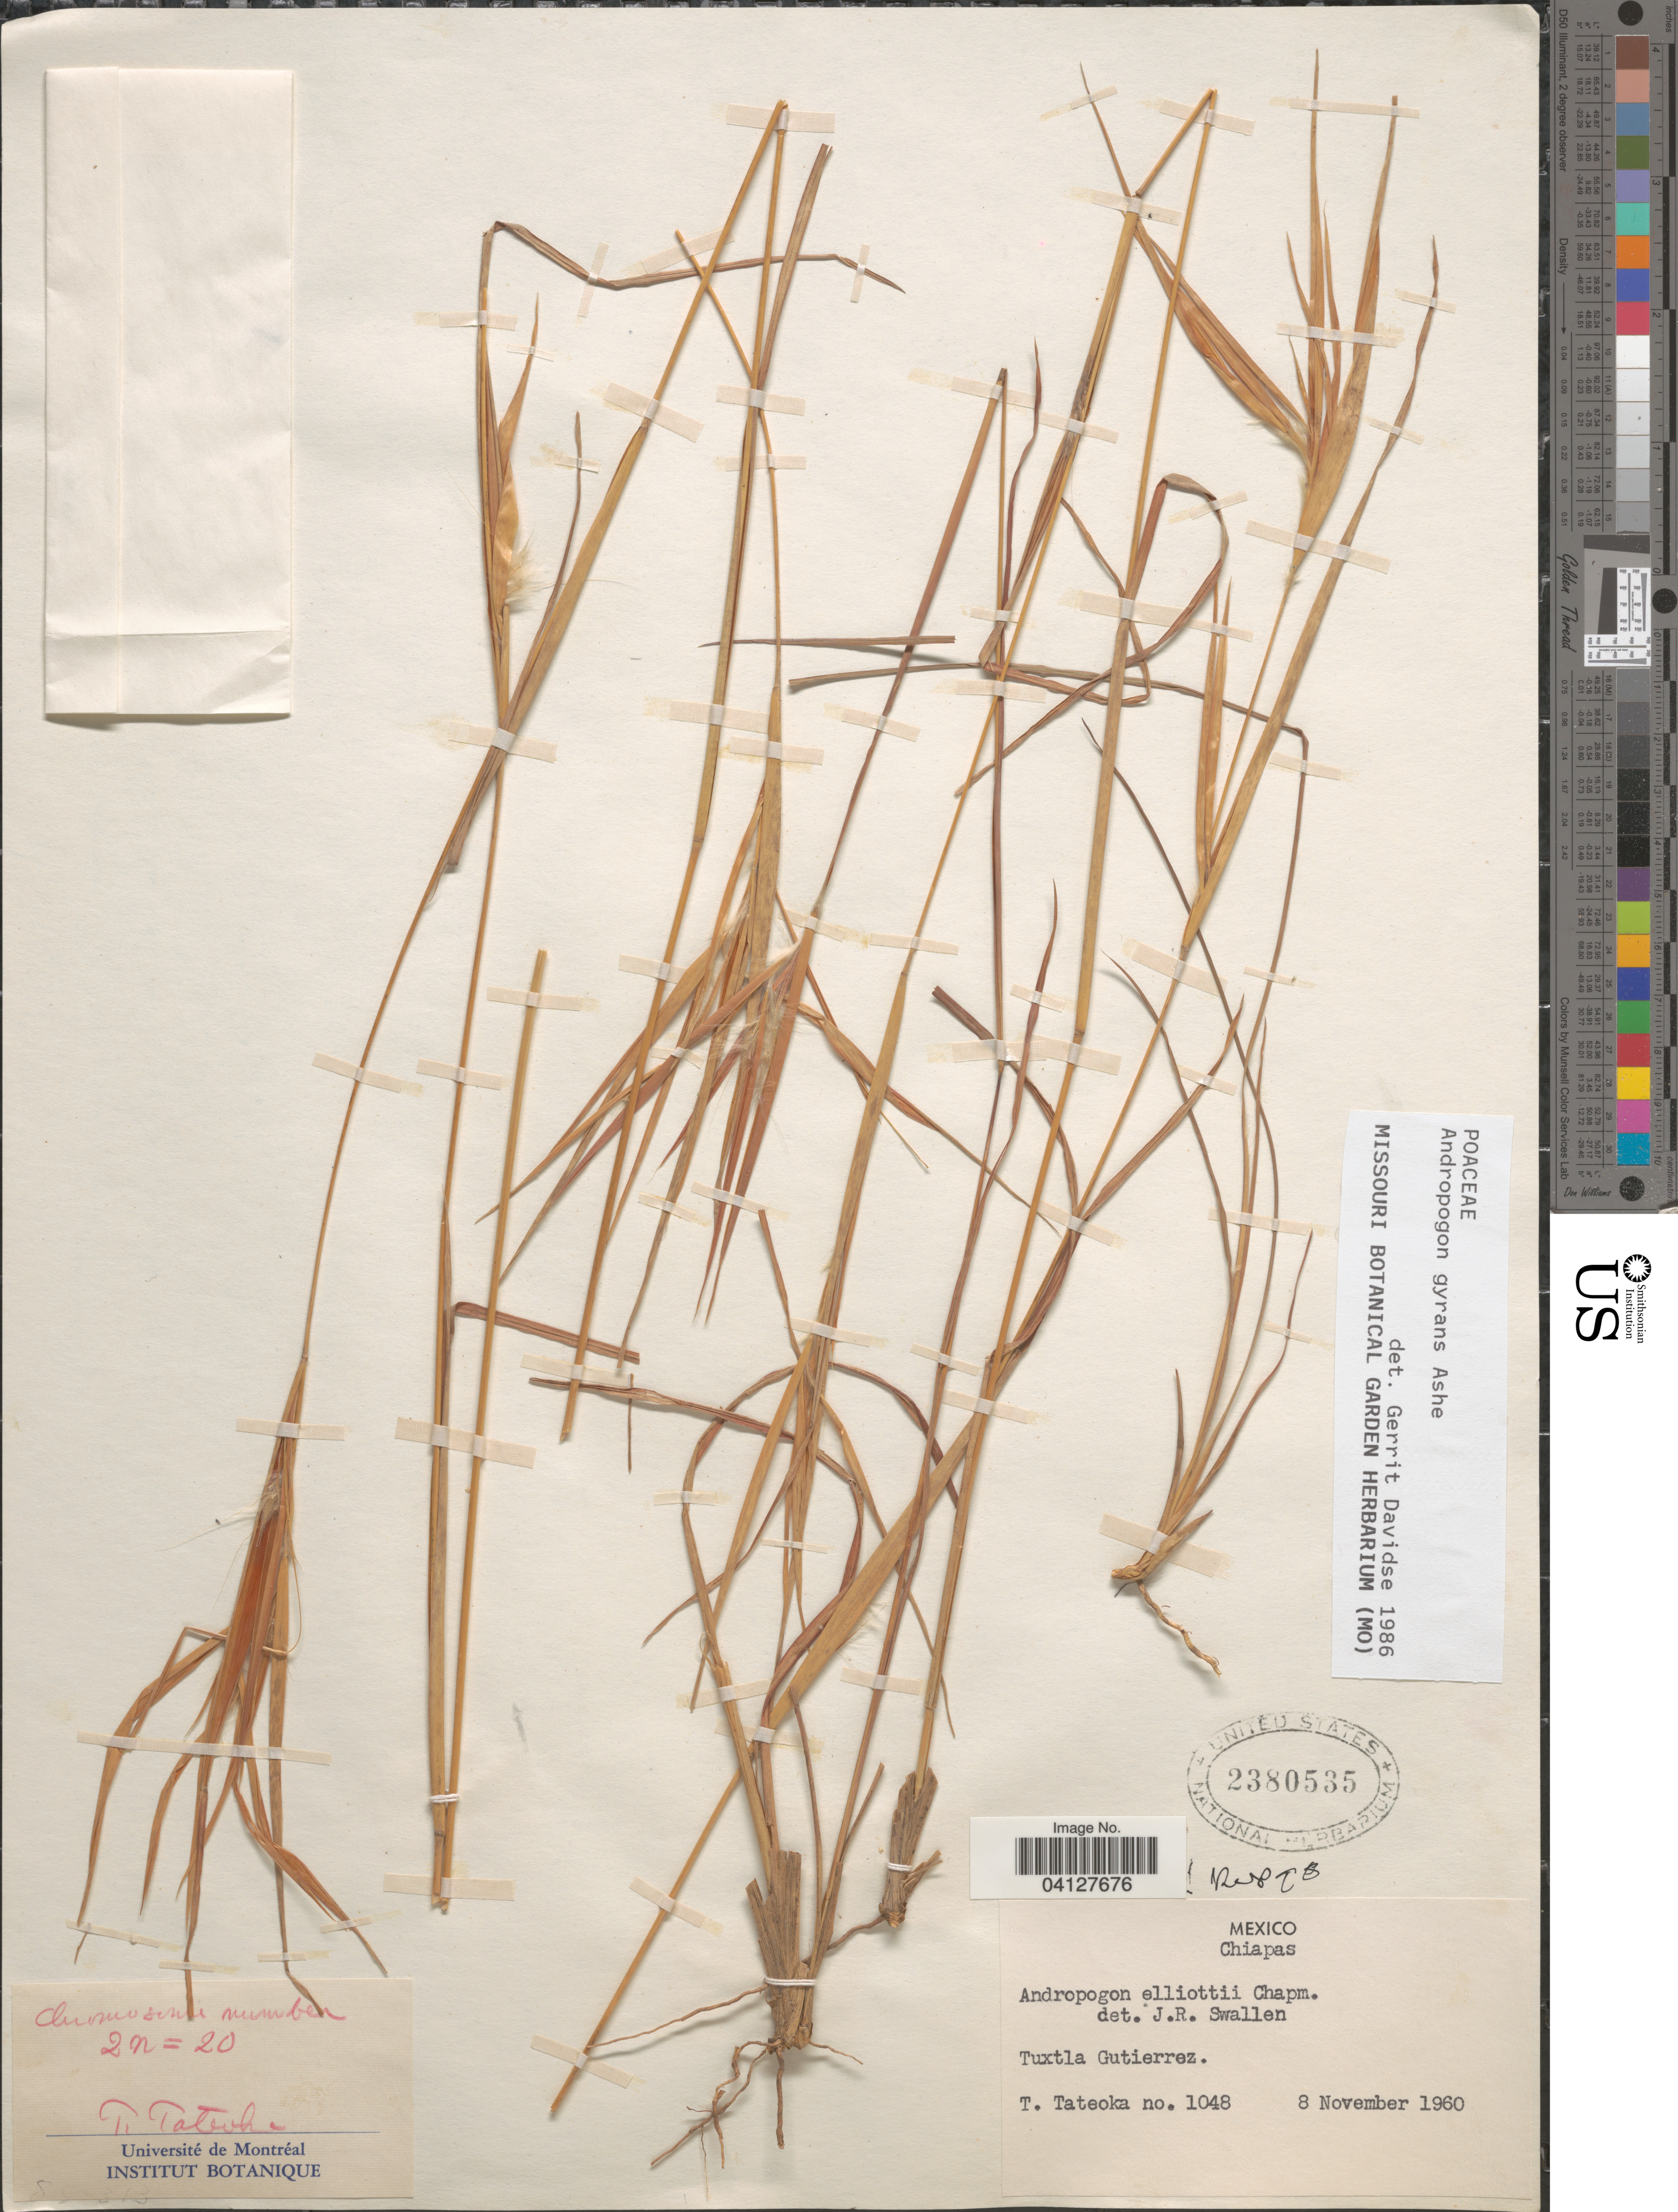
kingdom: Plantae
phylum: Tracheophyta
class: Liliopsida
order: Poales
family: Poaceae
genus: Andropogon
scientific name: Andropogon gyrans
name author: Ashe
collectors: T. Tateoka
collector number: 1048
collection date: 1960-11-08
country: Mexico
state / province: Chiapas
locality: Tuxtla Gutierrez.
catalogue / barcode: US 2380535